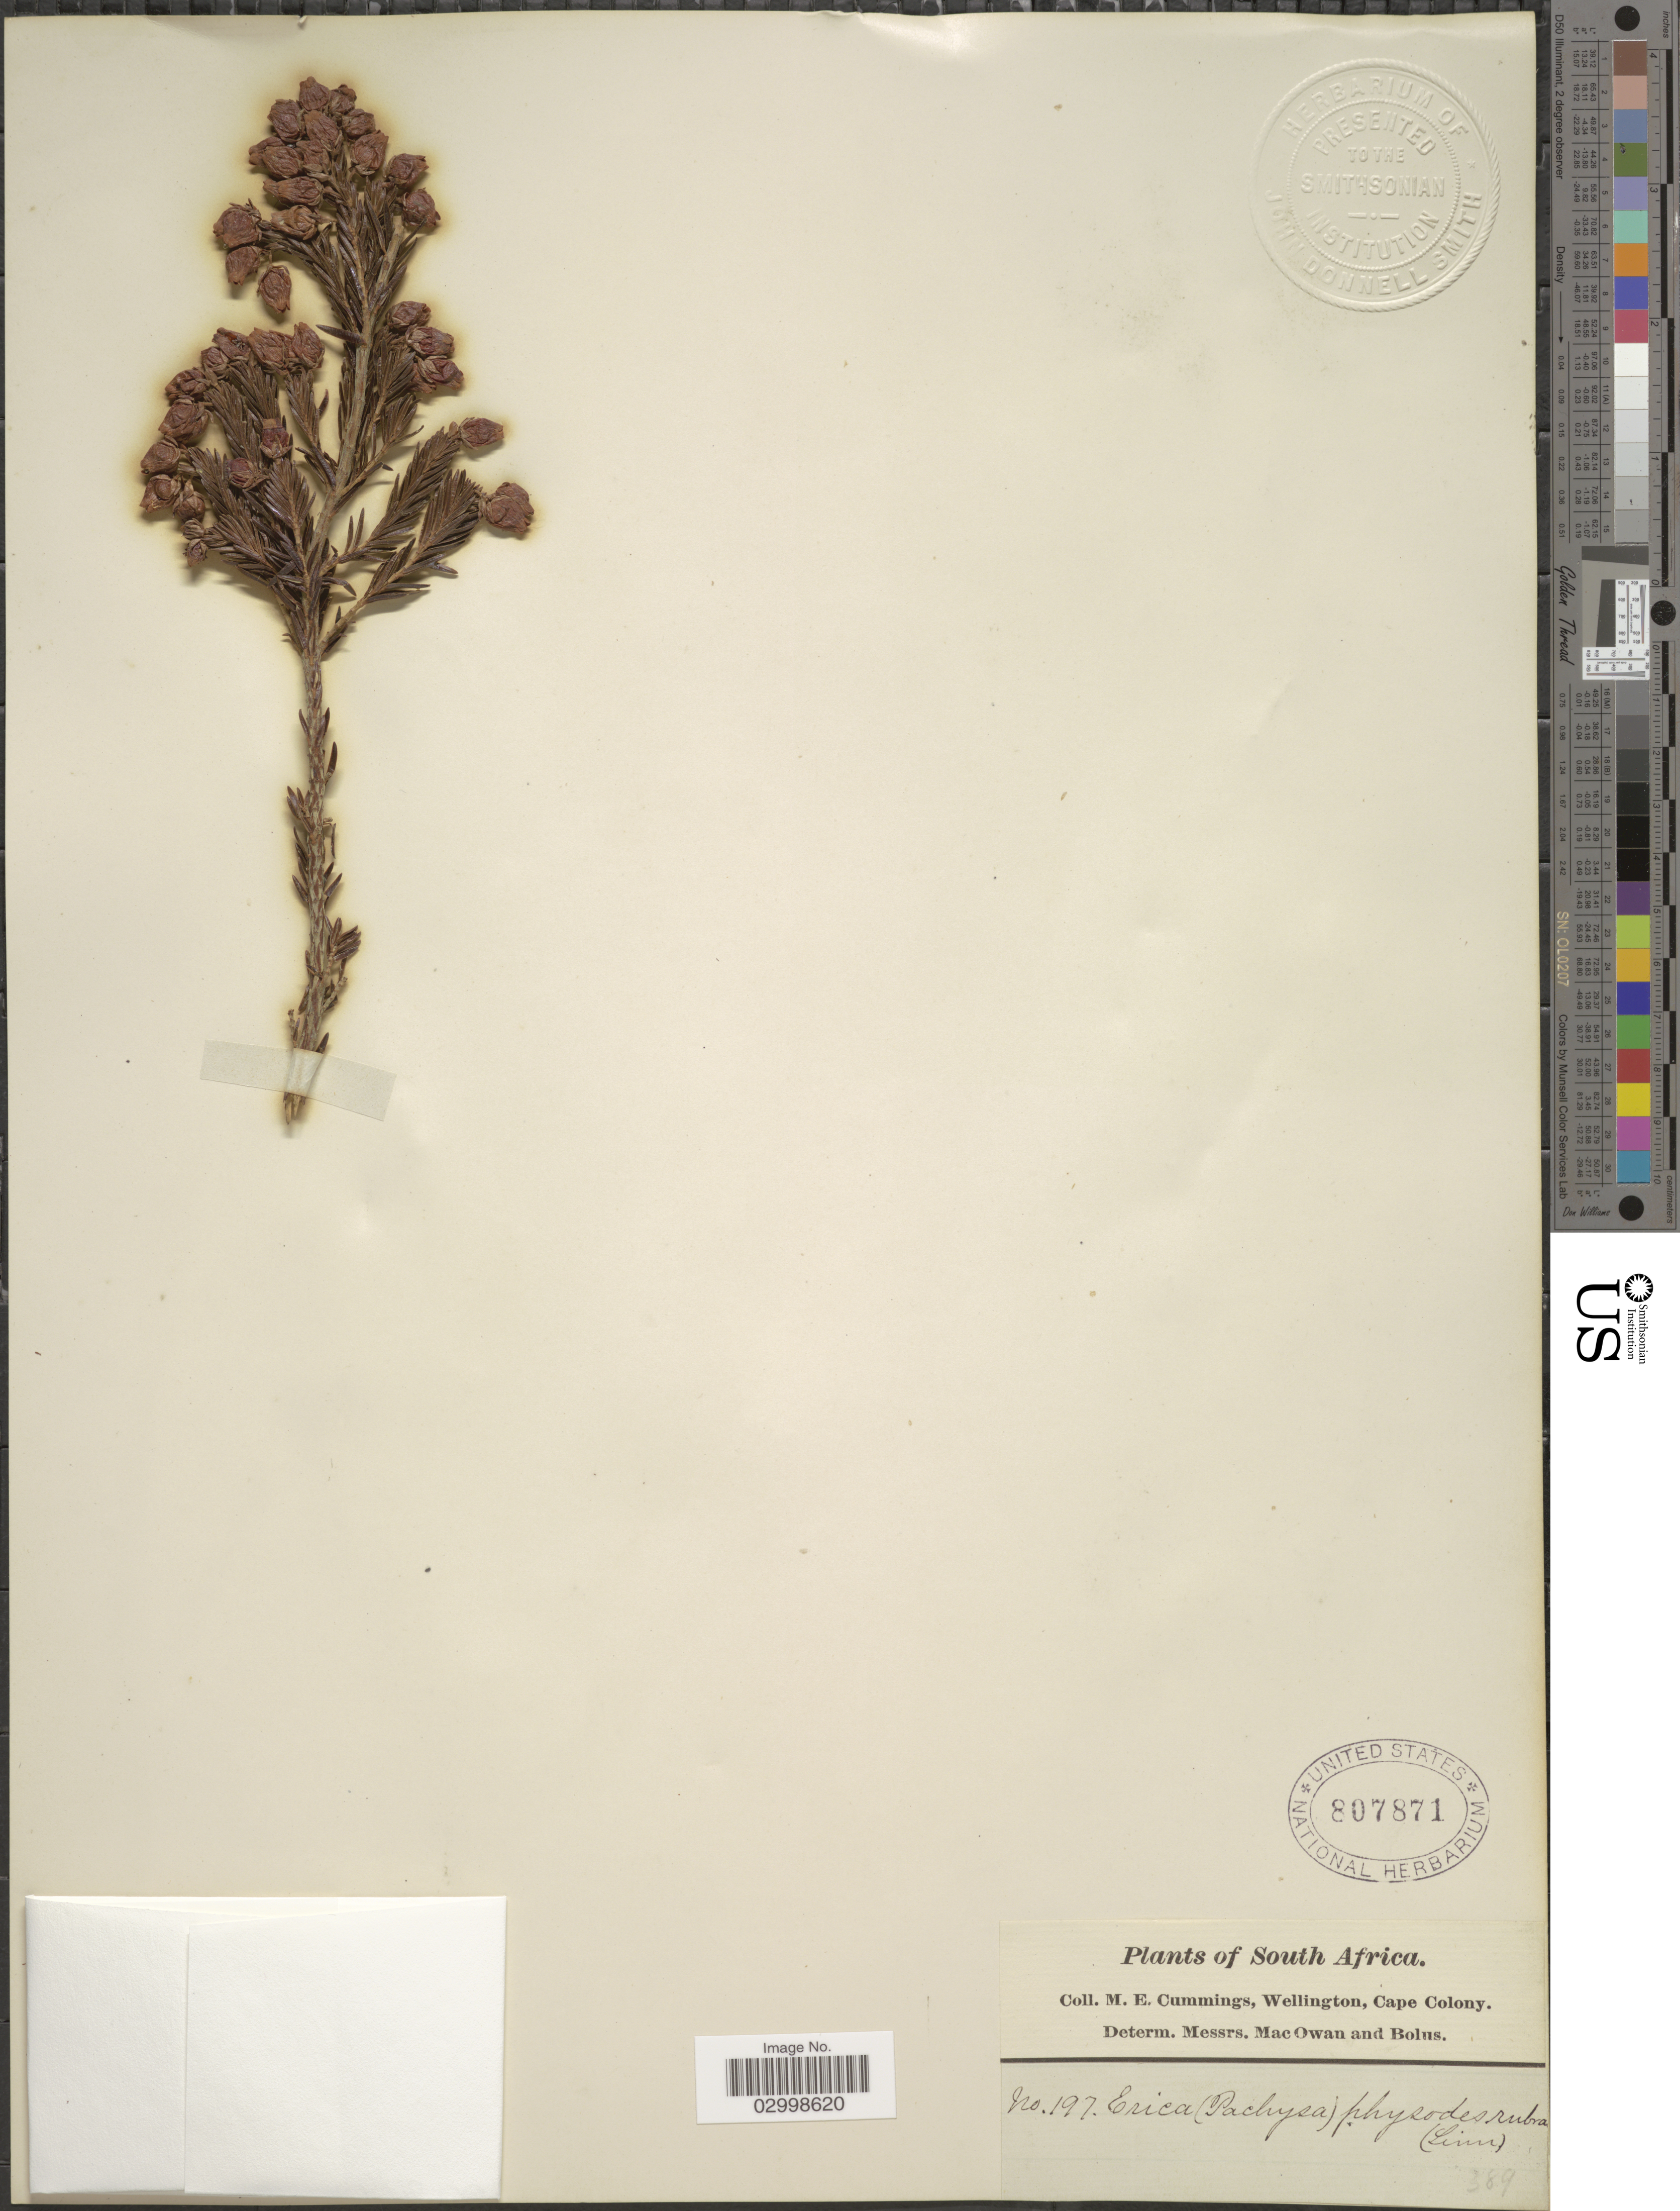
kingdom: Plantae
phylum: Tracheophyta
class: Magnoliopsida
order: Ericales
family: Ericaceae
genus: Erica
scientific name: Erica physodes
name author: L.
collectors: M. E. Cummings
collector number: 197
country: South Africa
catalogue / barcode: US 807871